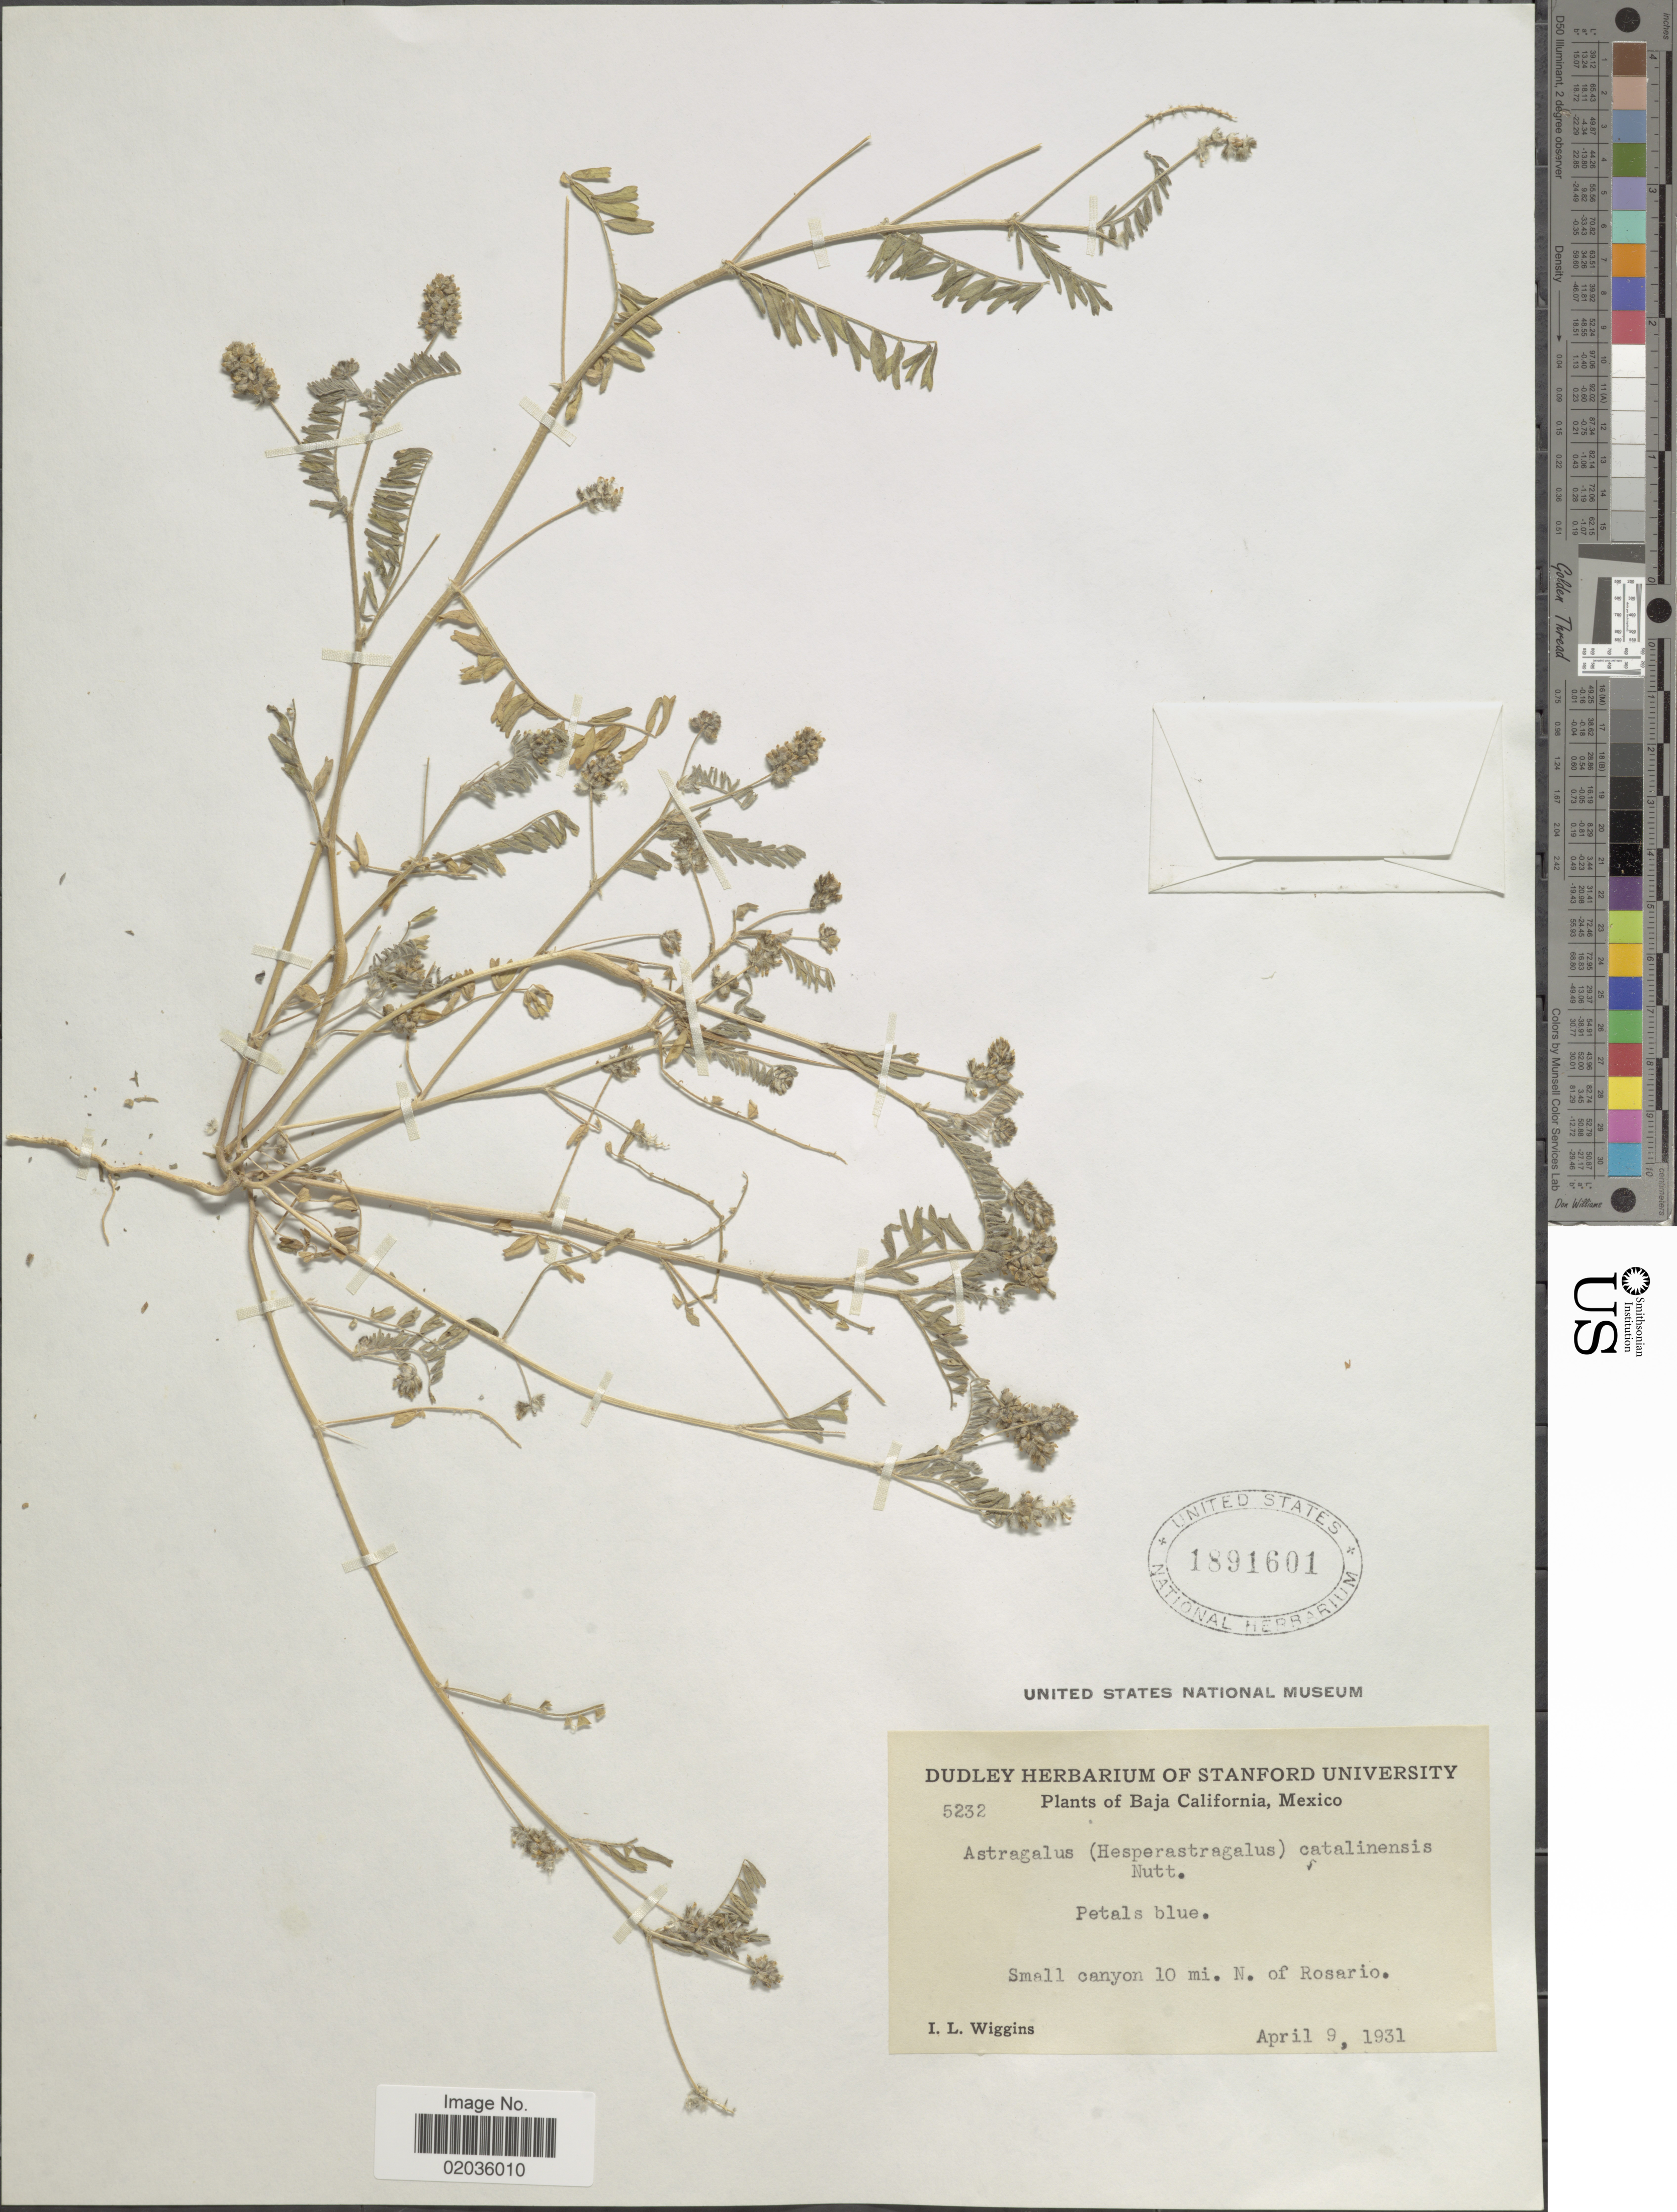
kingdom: Plantae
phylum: Tracheophyta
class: Magnoliopsida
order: Fabales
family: Fabaceae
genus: Astragalus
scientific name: Astragalus didymocarpus var. didymocarpus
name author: Hook. & Arn.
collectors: I. L. Wiggins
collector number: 5232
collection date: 1931-04-09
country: Mexico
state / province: Baja California Norte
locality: Baja California, Mexico. Small Canyon 10 mi. N. of Rosario.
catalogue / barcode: US 1891601